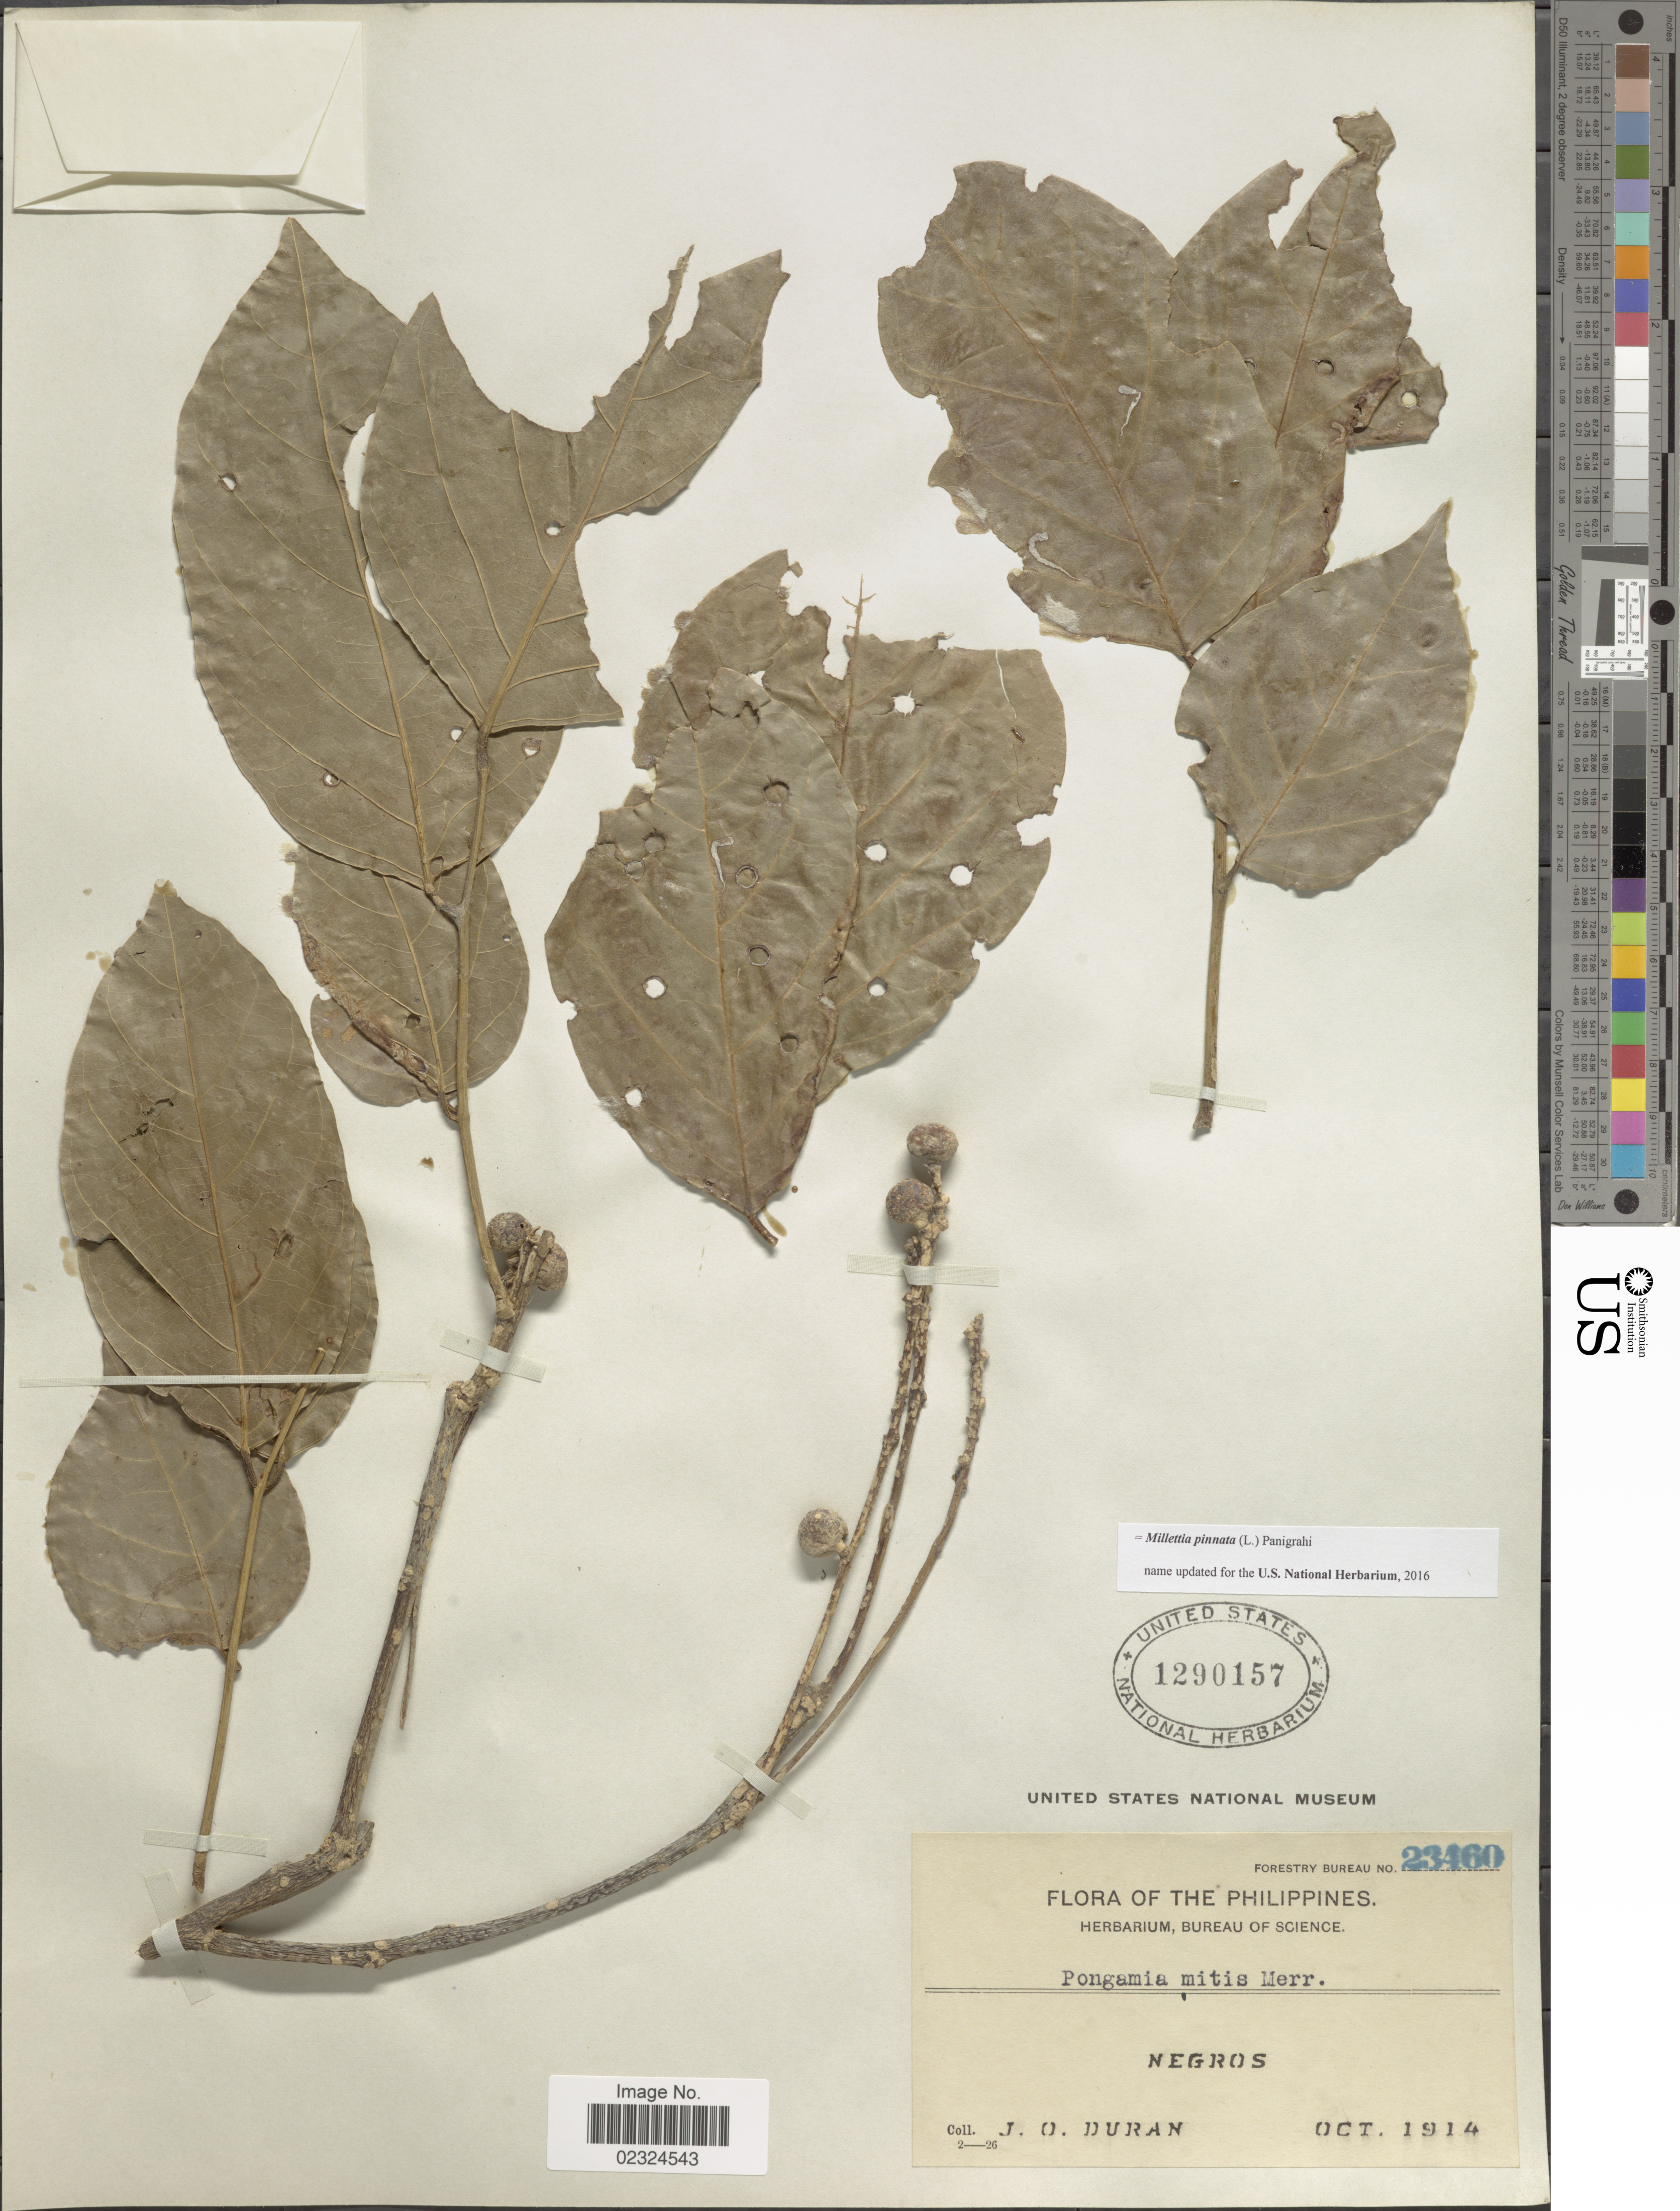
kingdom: Plantae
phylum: Tracheophyta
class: Magnoliopsida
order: Fabales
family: Fabaceae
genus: Millettia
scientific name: Millettia pinnata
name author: (L.) Panigrahi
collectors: J. Duran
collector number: Forestry Bureau 23460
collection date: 1914-10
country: Philippines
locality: Negros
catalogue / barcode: US 1290157